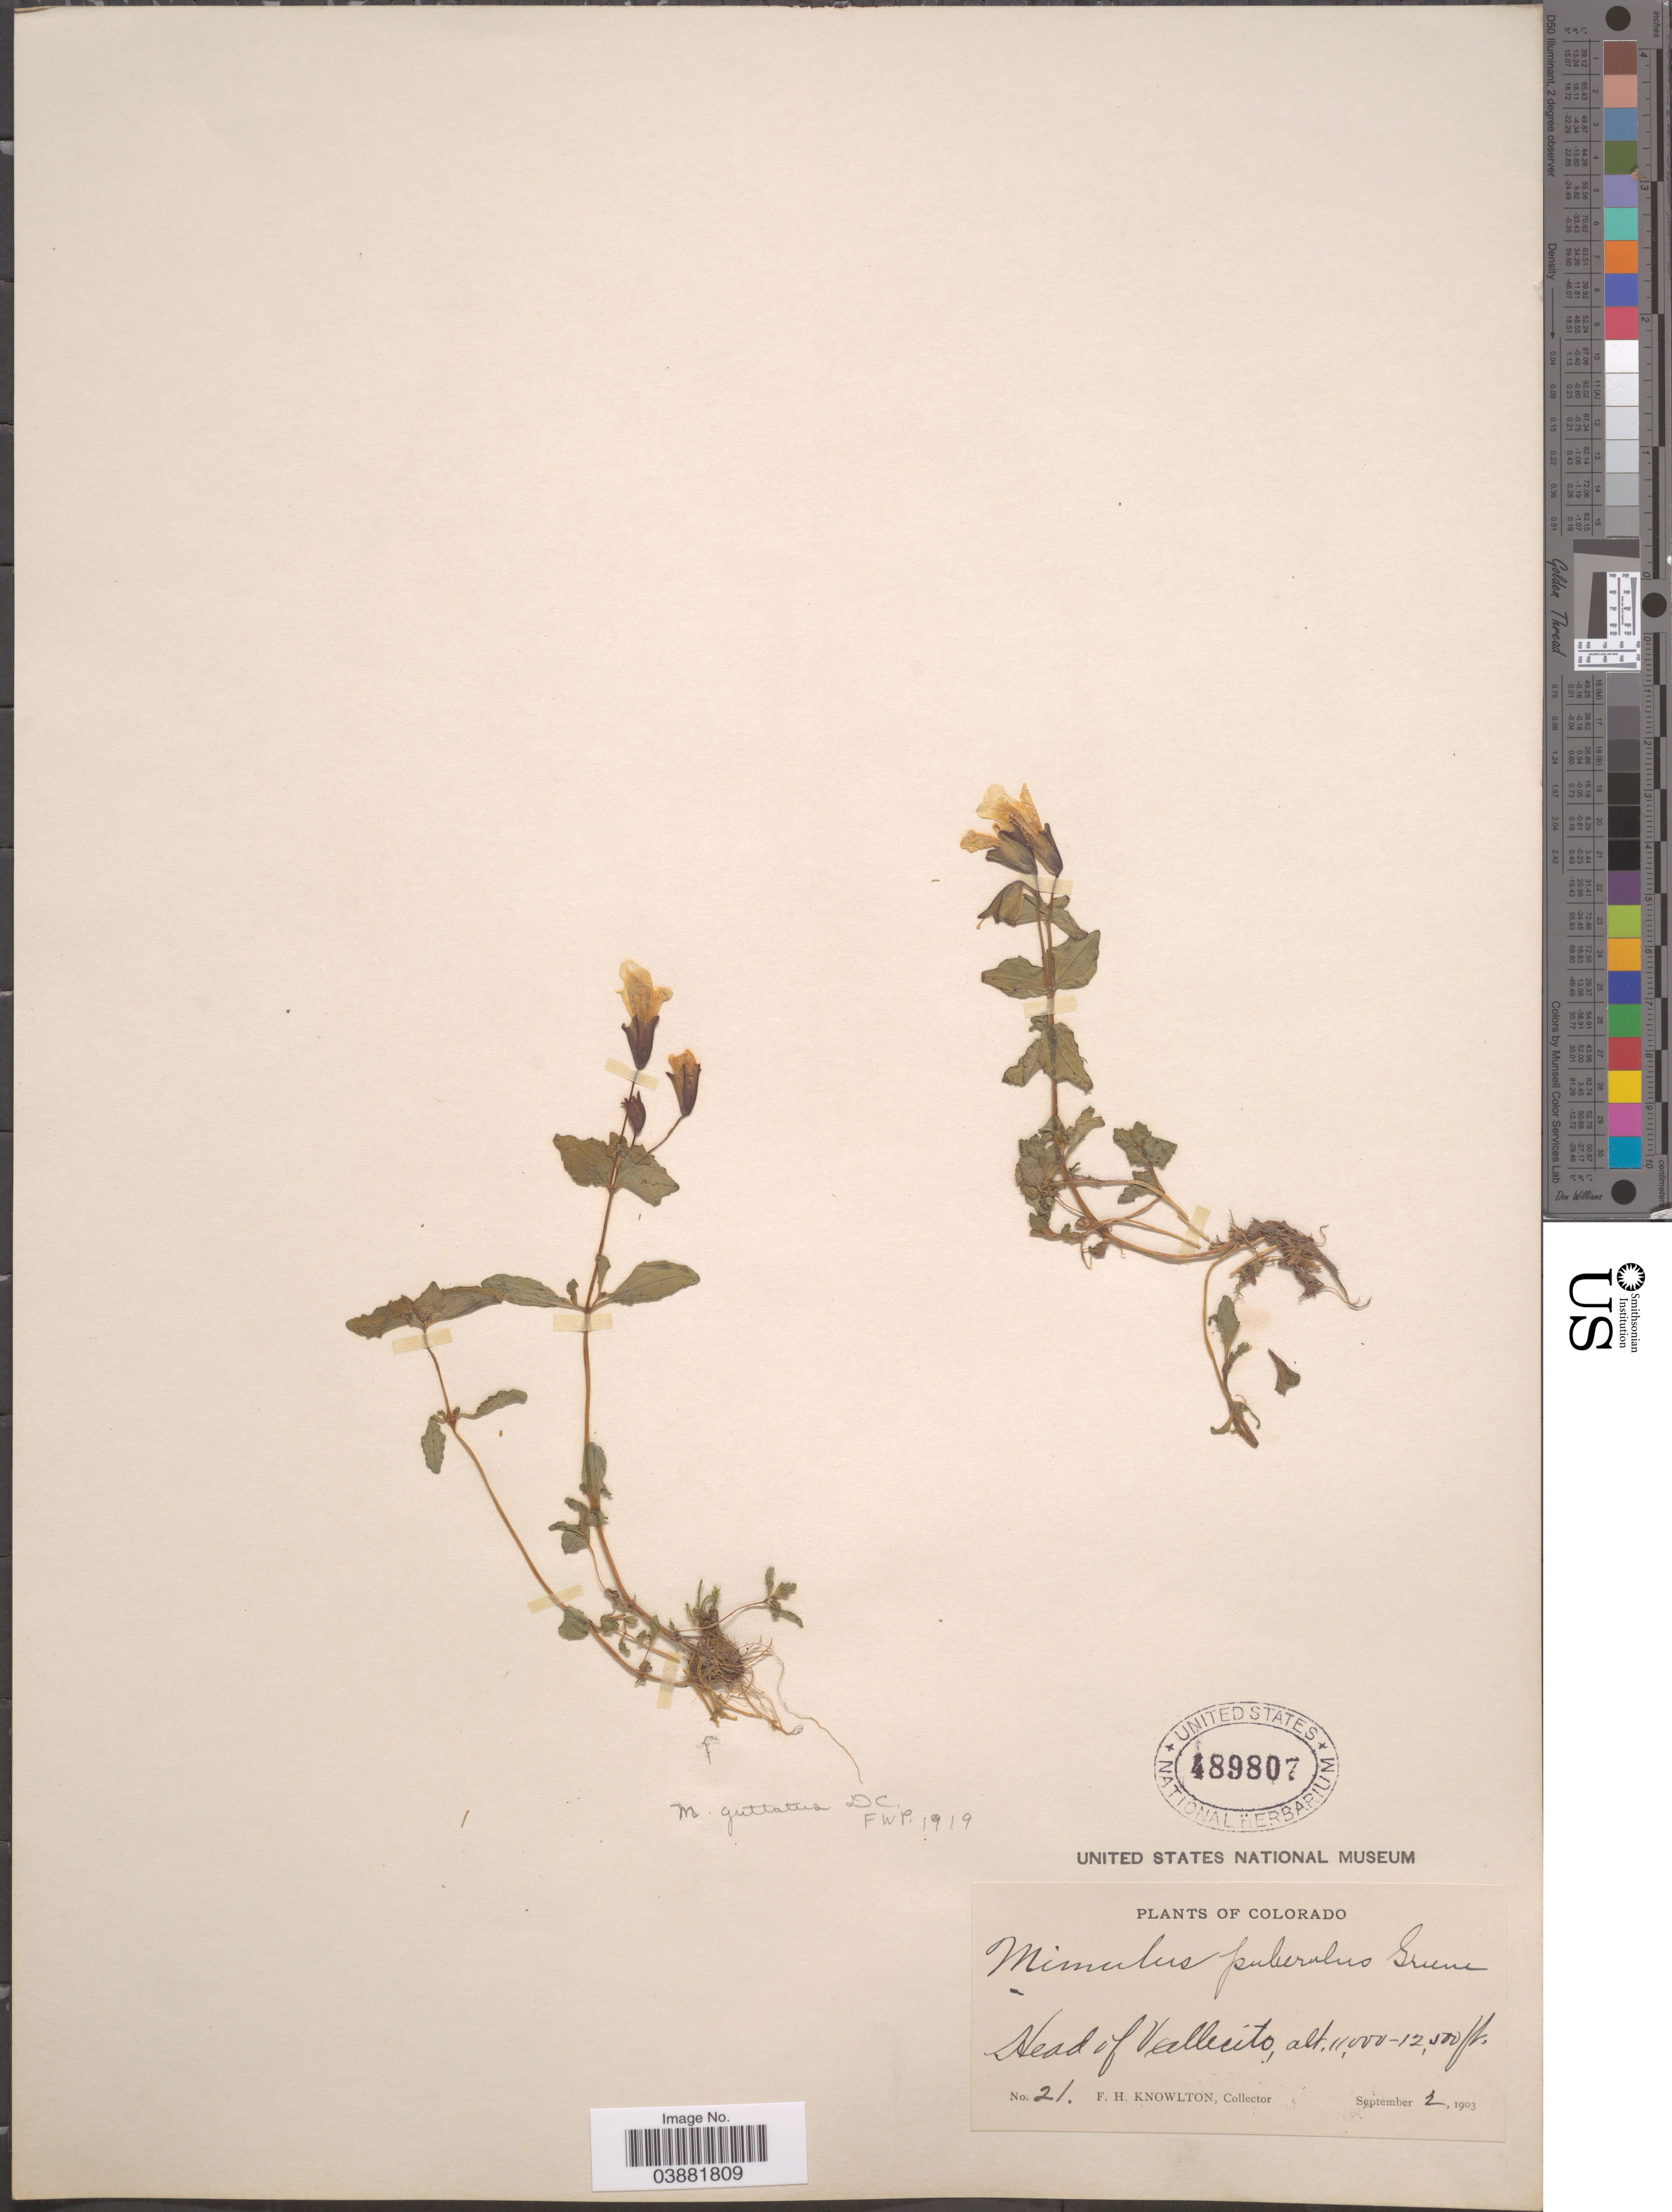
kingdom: Plantae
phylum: Tracheophyta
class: Magnoliopsida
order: Lamiales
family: Phrymaceae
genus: Mimulus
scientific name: Mimulus guttatus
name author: DC.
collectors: F. H. Knowlton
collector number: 21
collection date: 1903-09-02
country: United States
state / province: Colorado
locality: Head of Vallecito.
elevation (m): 3353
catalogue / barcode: US 489807